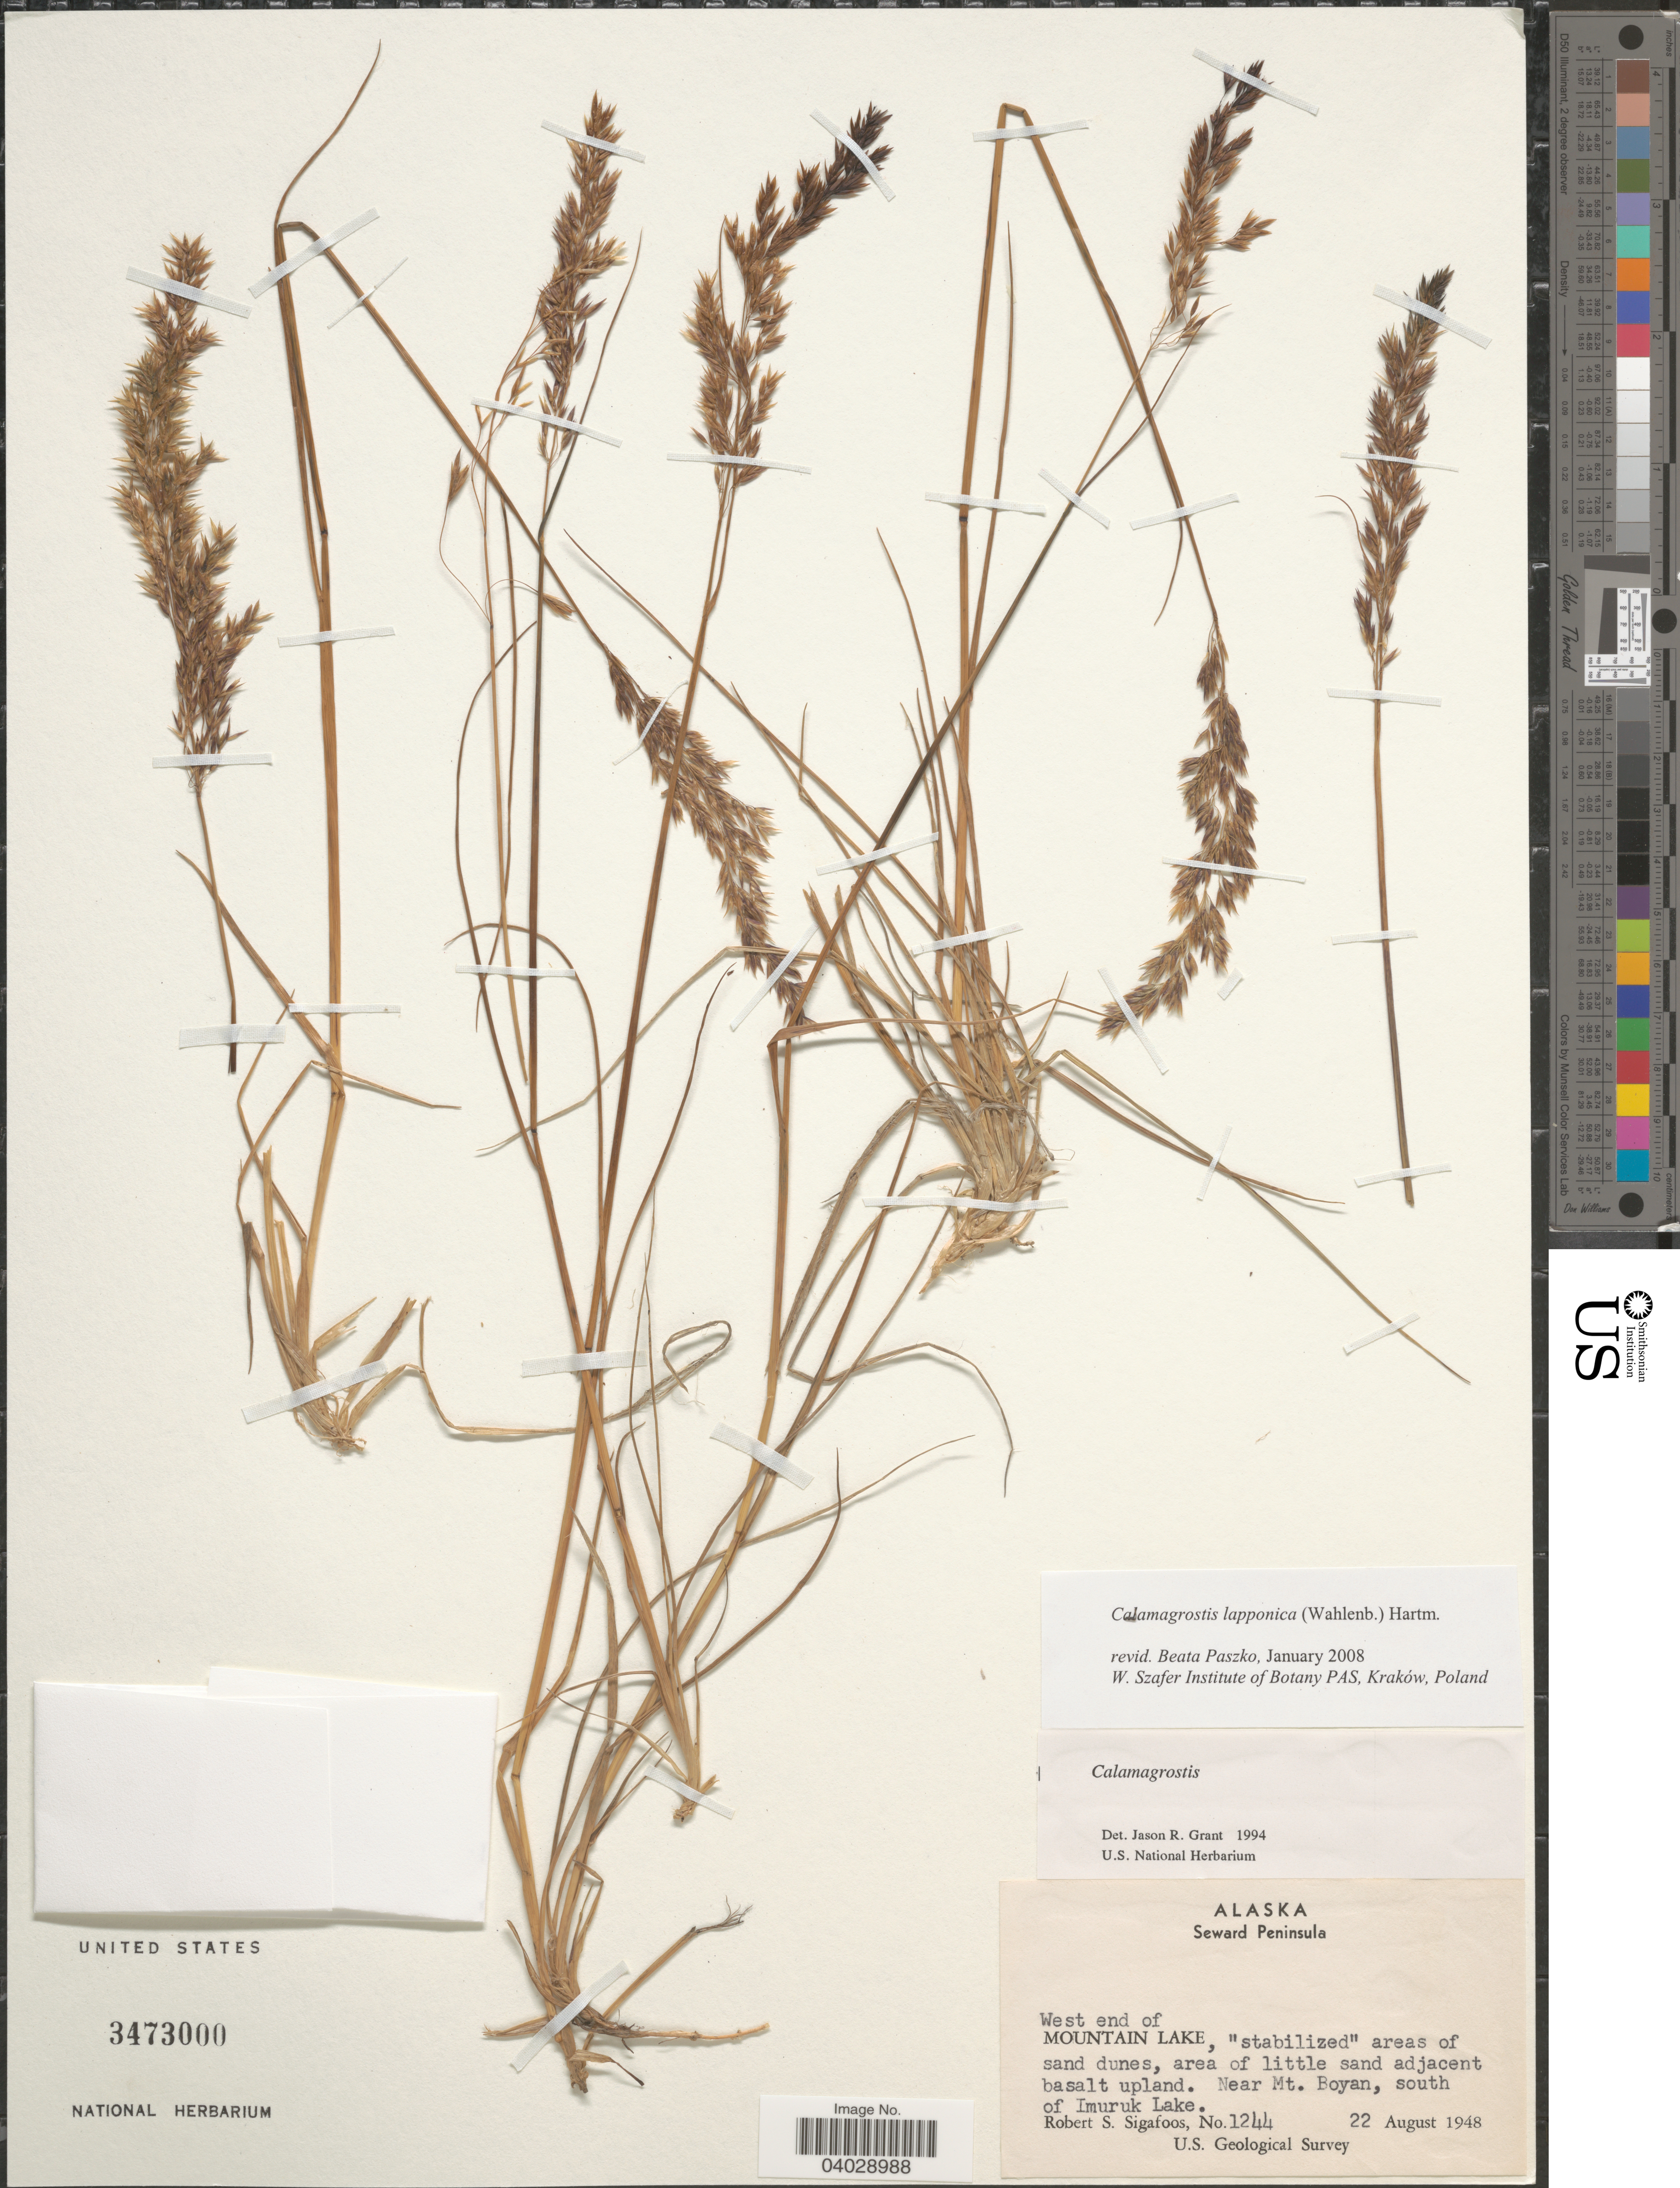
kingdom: Plantae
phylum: Tracheophyta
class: Liliopsida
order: Poales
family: Poaceae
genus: Calamagrostis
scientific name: Calamagrostis lapponica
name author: (Wahlenb.) Hartm.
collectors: R. Sigafoos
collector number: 1244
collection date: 1948-08-22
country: United States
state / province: Alaska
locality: Seward Peninsula. West end of Mountain Lake. Near Mt. Boyan, south of Imuruk Lake.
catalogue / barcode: US 3473000